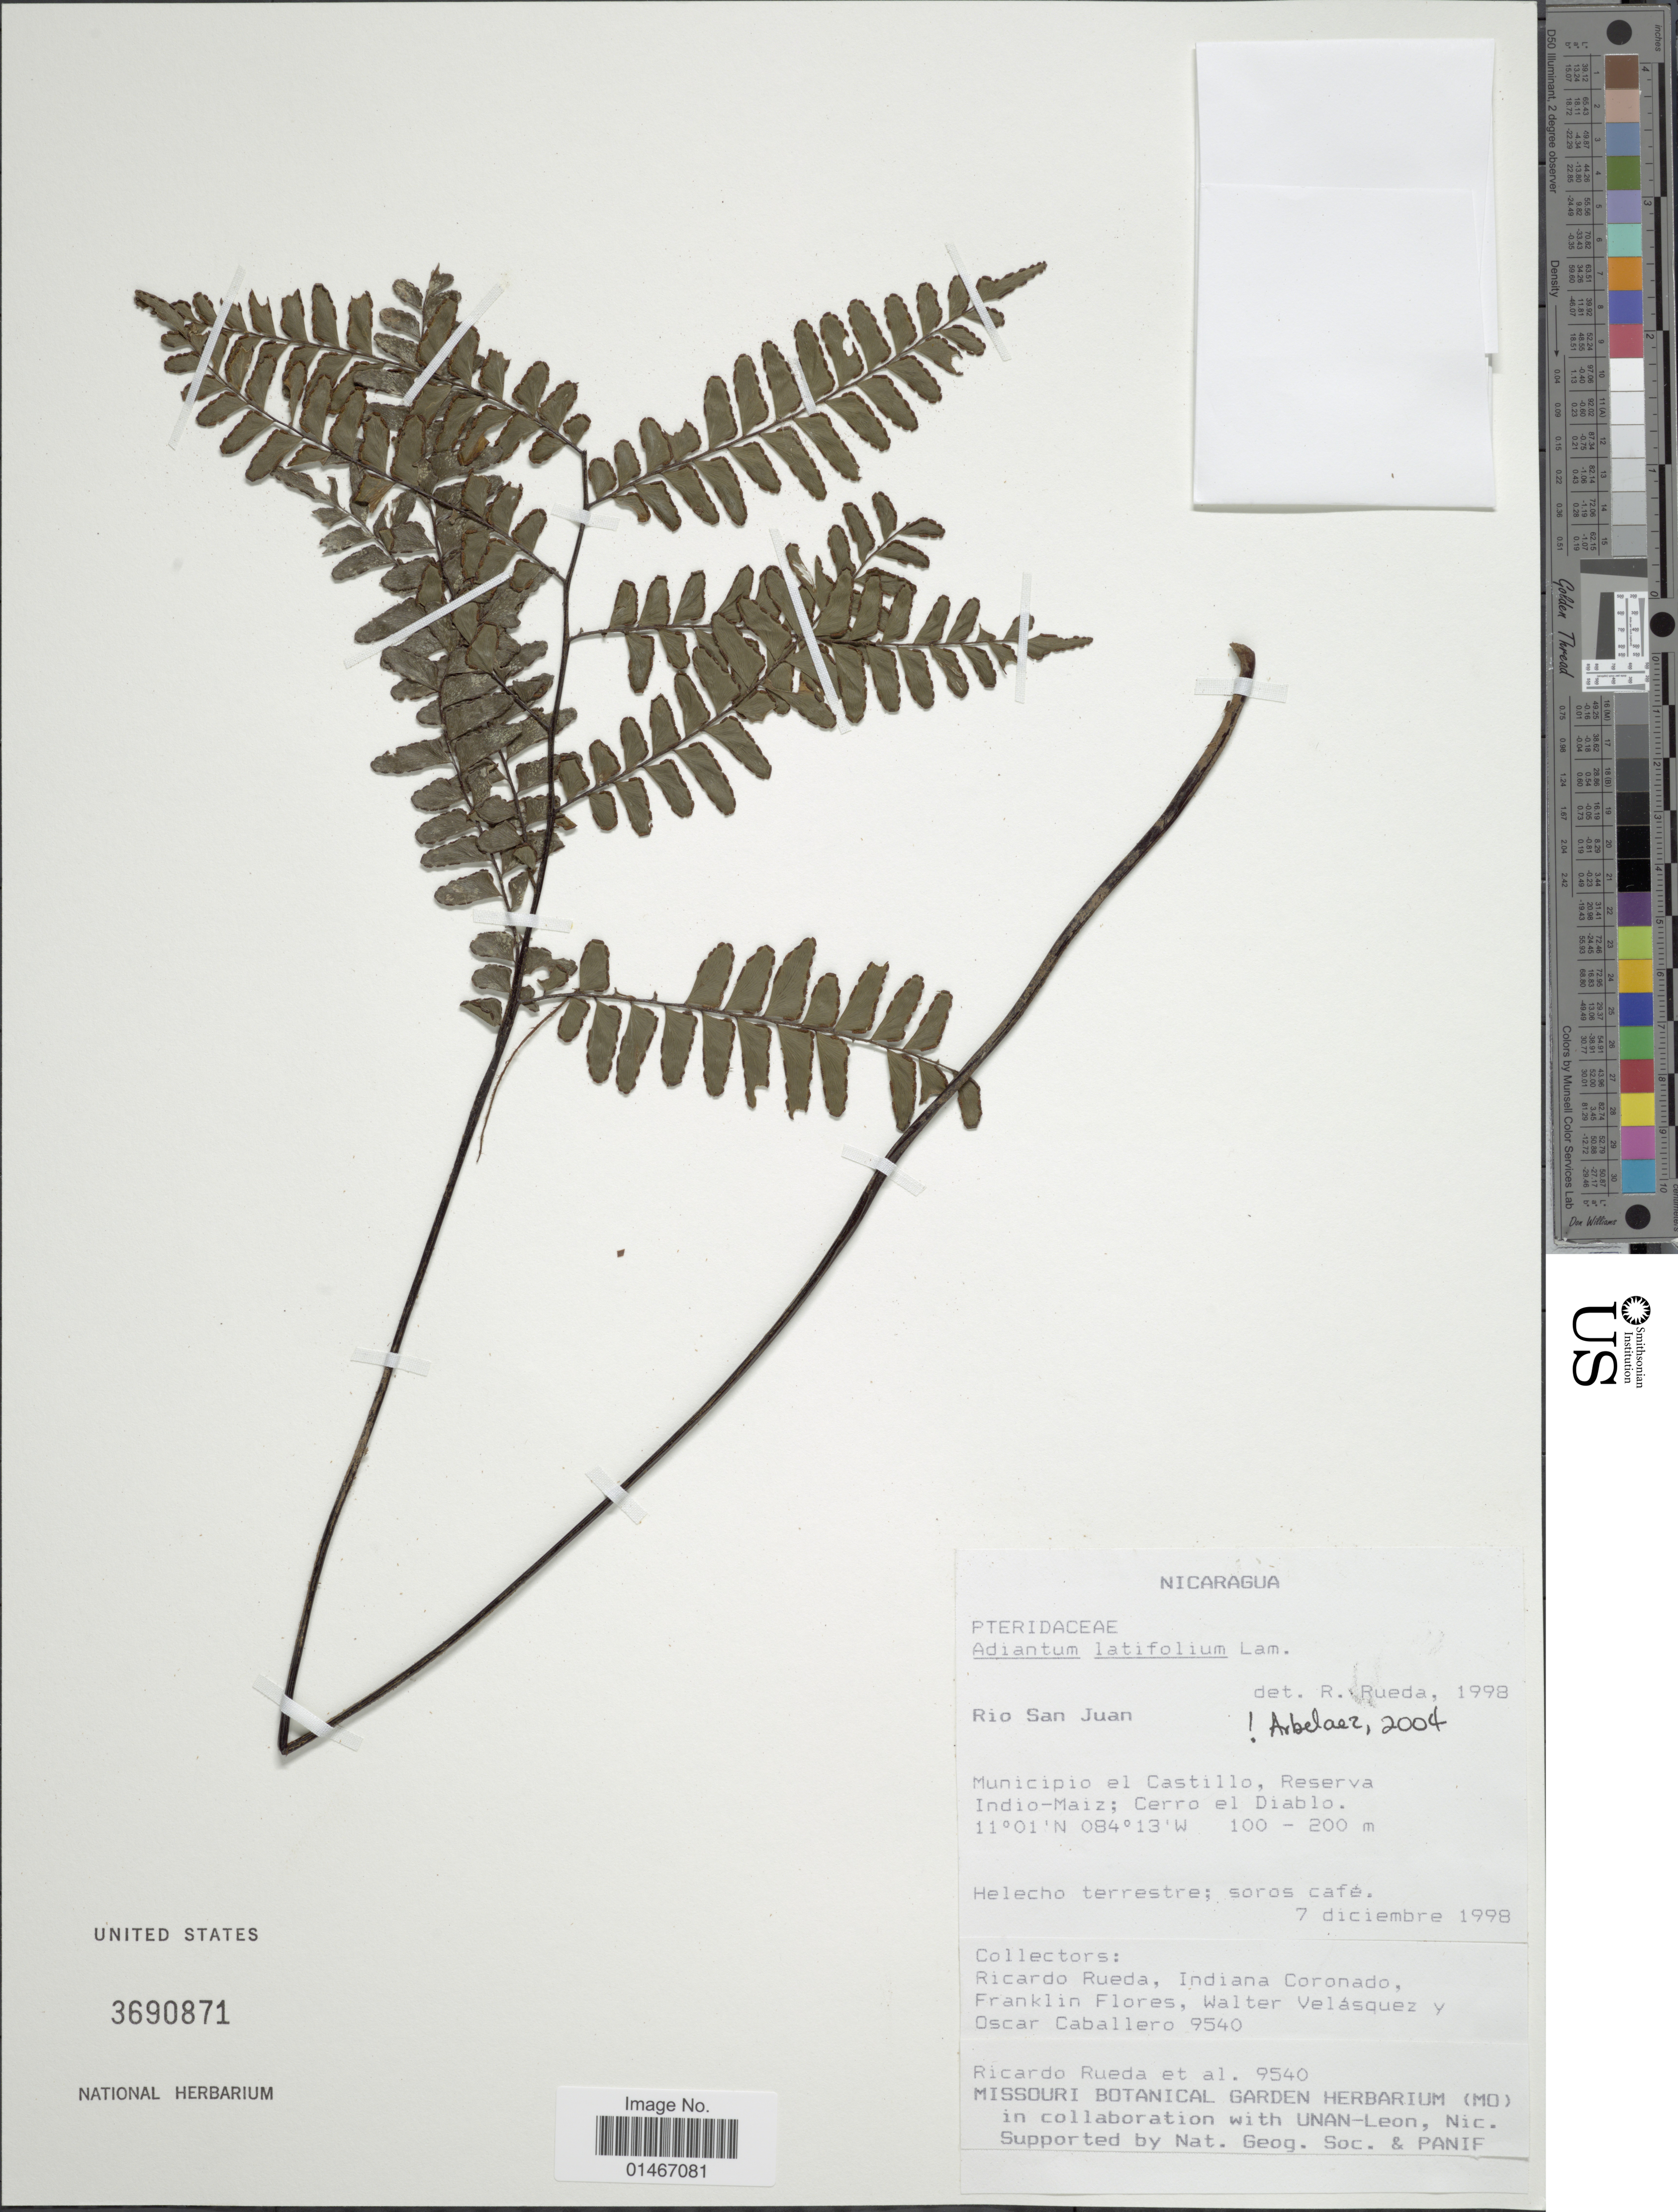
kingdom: Plantae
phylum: Tracheophyta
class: Polypodiopsida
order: Polypodiales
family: Pteridaceae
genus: Adiantum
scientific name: Adiantum latifolium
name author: Lam.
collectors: R. Rueda, R. Rueda, I. Coronado, F. Flores & et al.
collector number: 9540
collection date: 1998-12-07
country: Nicaragua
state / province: Rio San Juan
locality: Municipio el Castillo, Reserva Indio-Maiz; Cerro el Diablo.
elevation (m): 100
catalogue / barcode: US 3690871